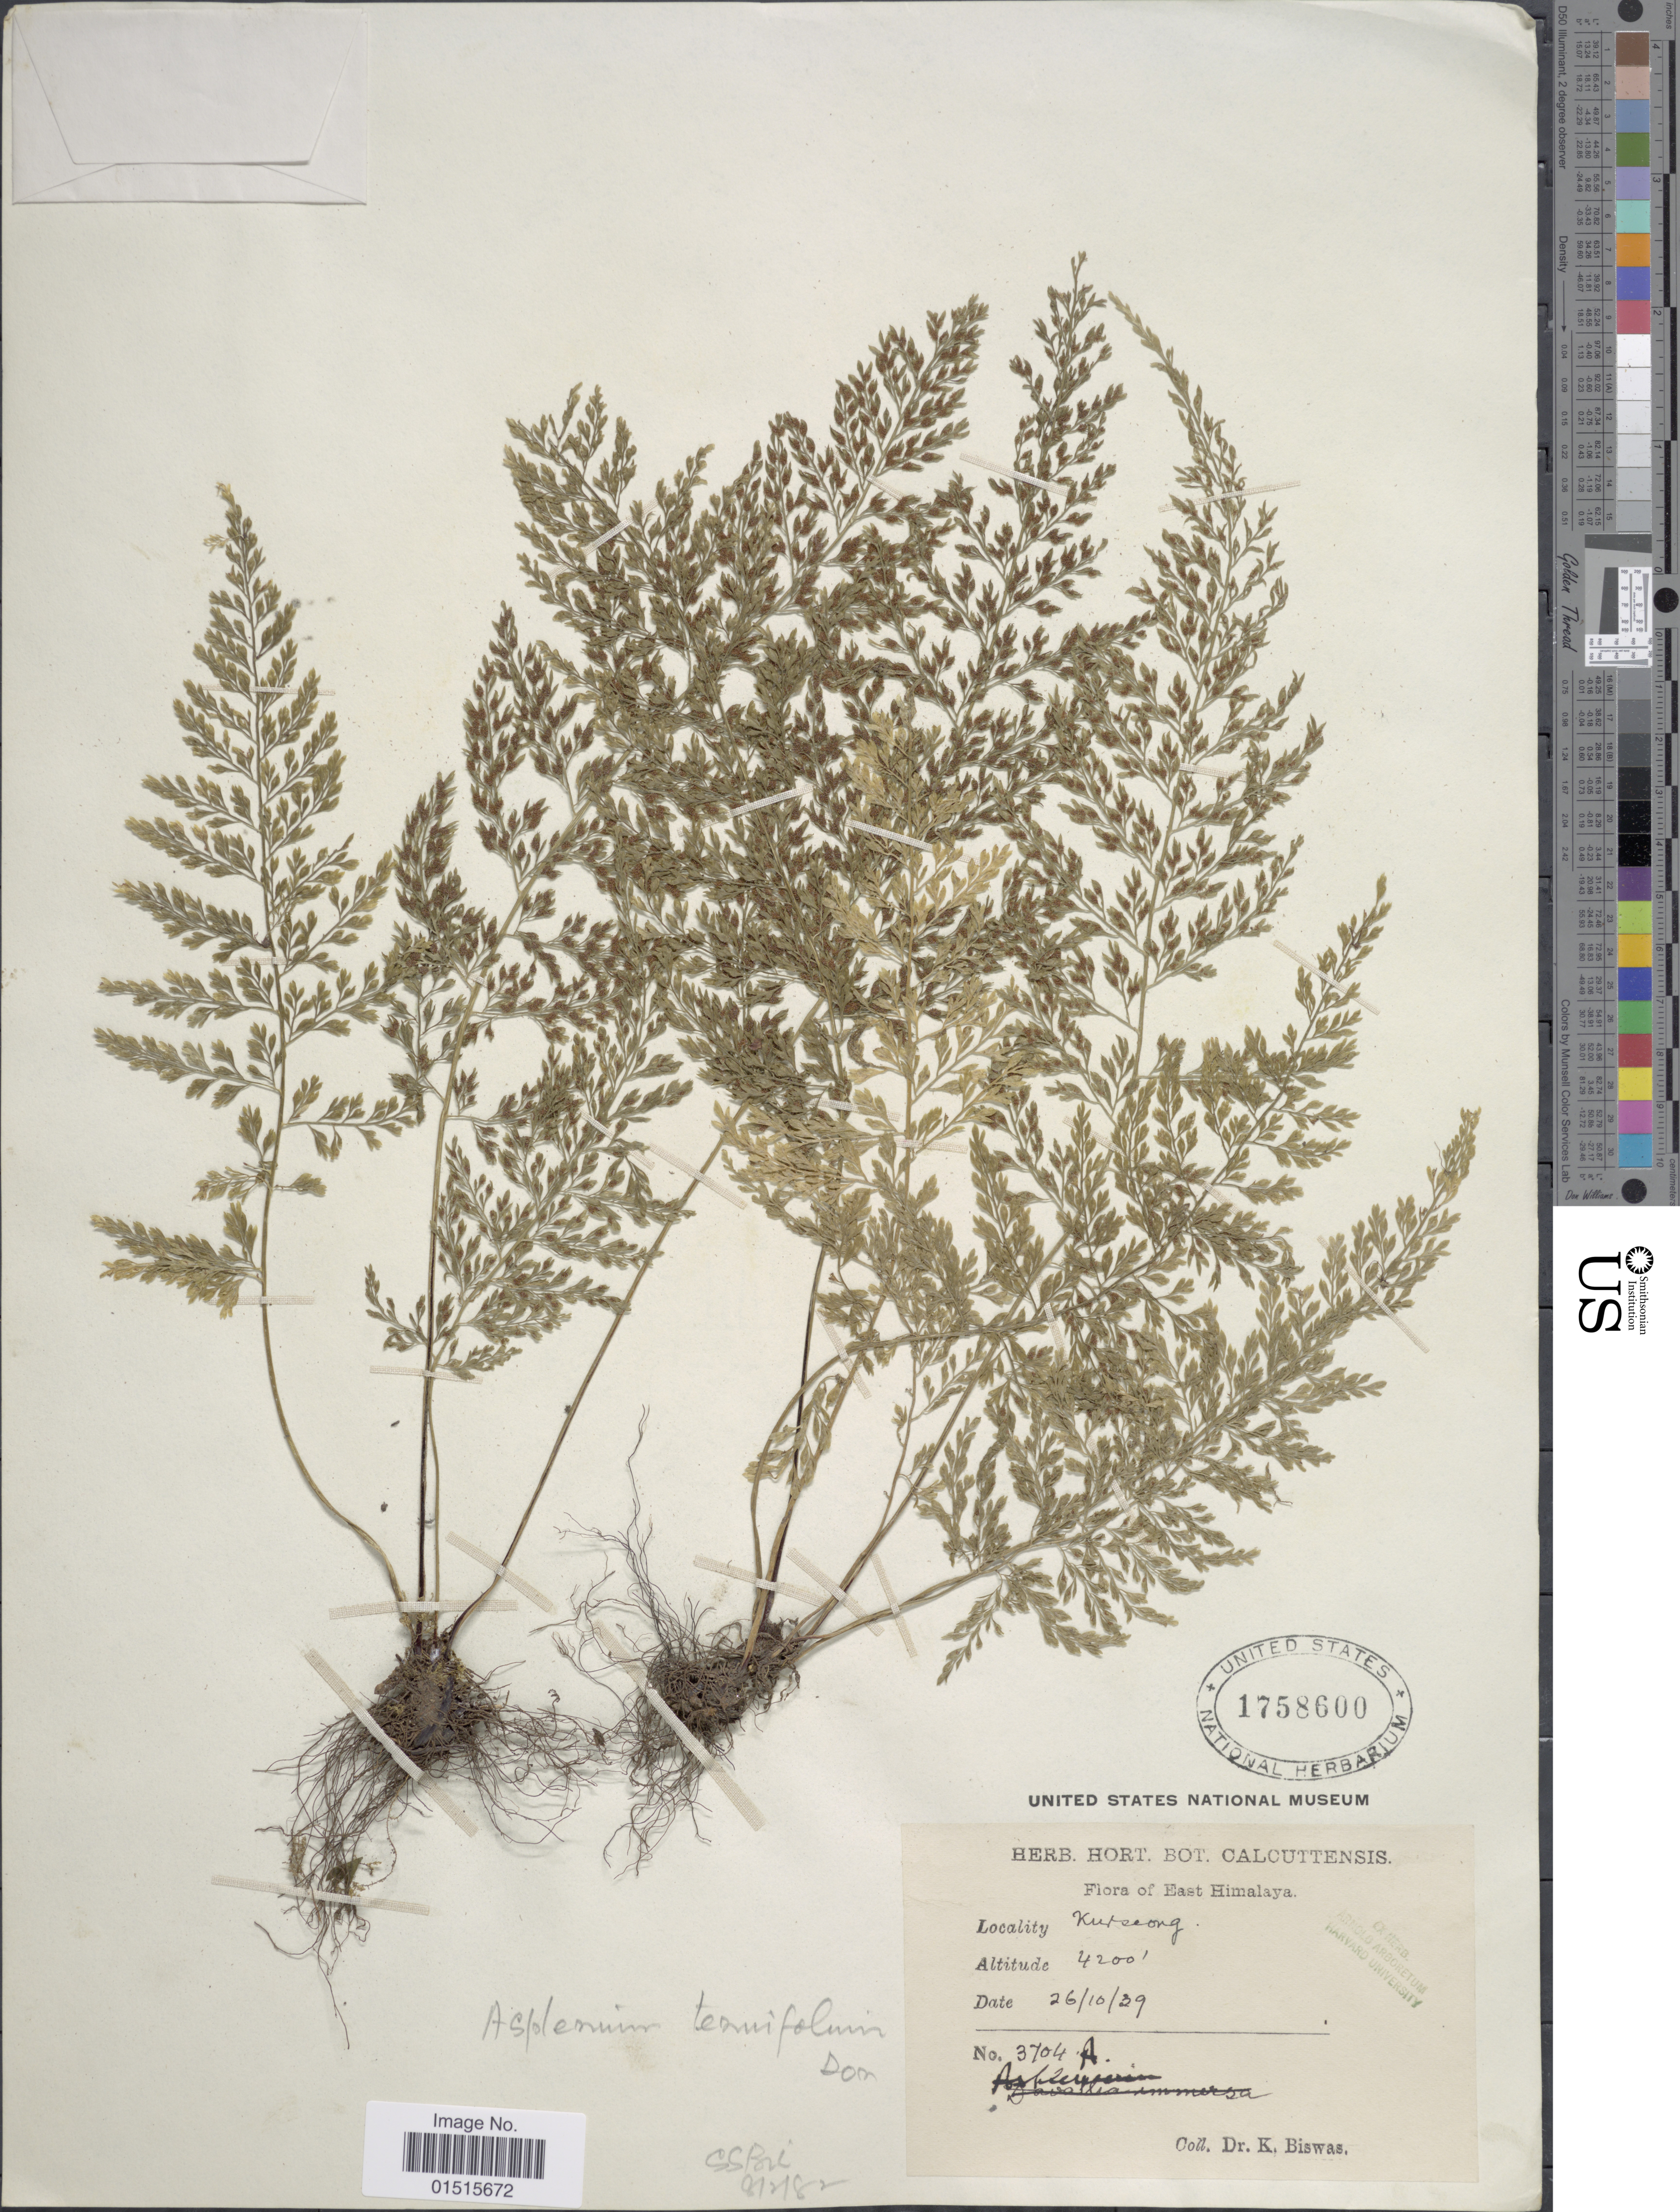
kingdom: Plantae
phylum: Tracheophyta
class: Polypodiopsida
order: Polypodiales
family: Aspleniaceae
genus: Asplenium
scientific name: Asplenium tenuifolium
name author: D. Don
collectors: K. Biswas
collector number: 3704A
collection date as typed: Transcribed d/m/y: 26/10/39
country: India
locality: East Himalaya, Kutseong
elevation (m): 1280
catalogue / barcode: US 1758600